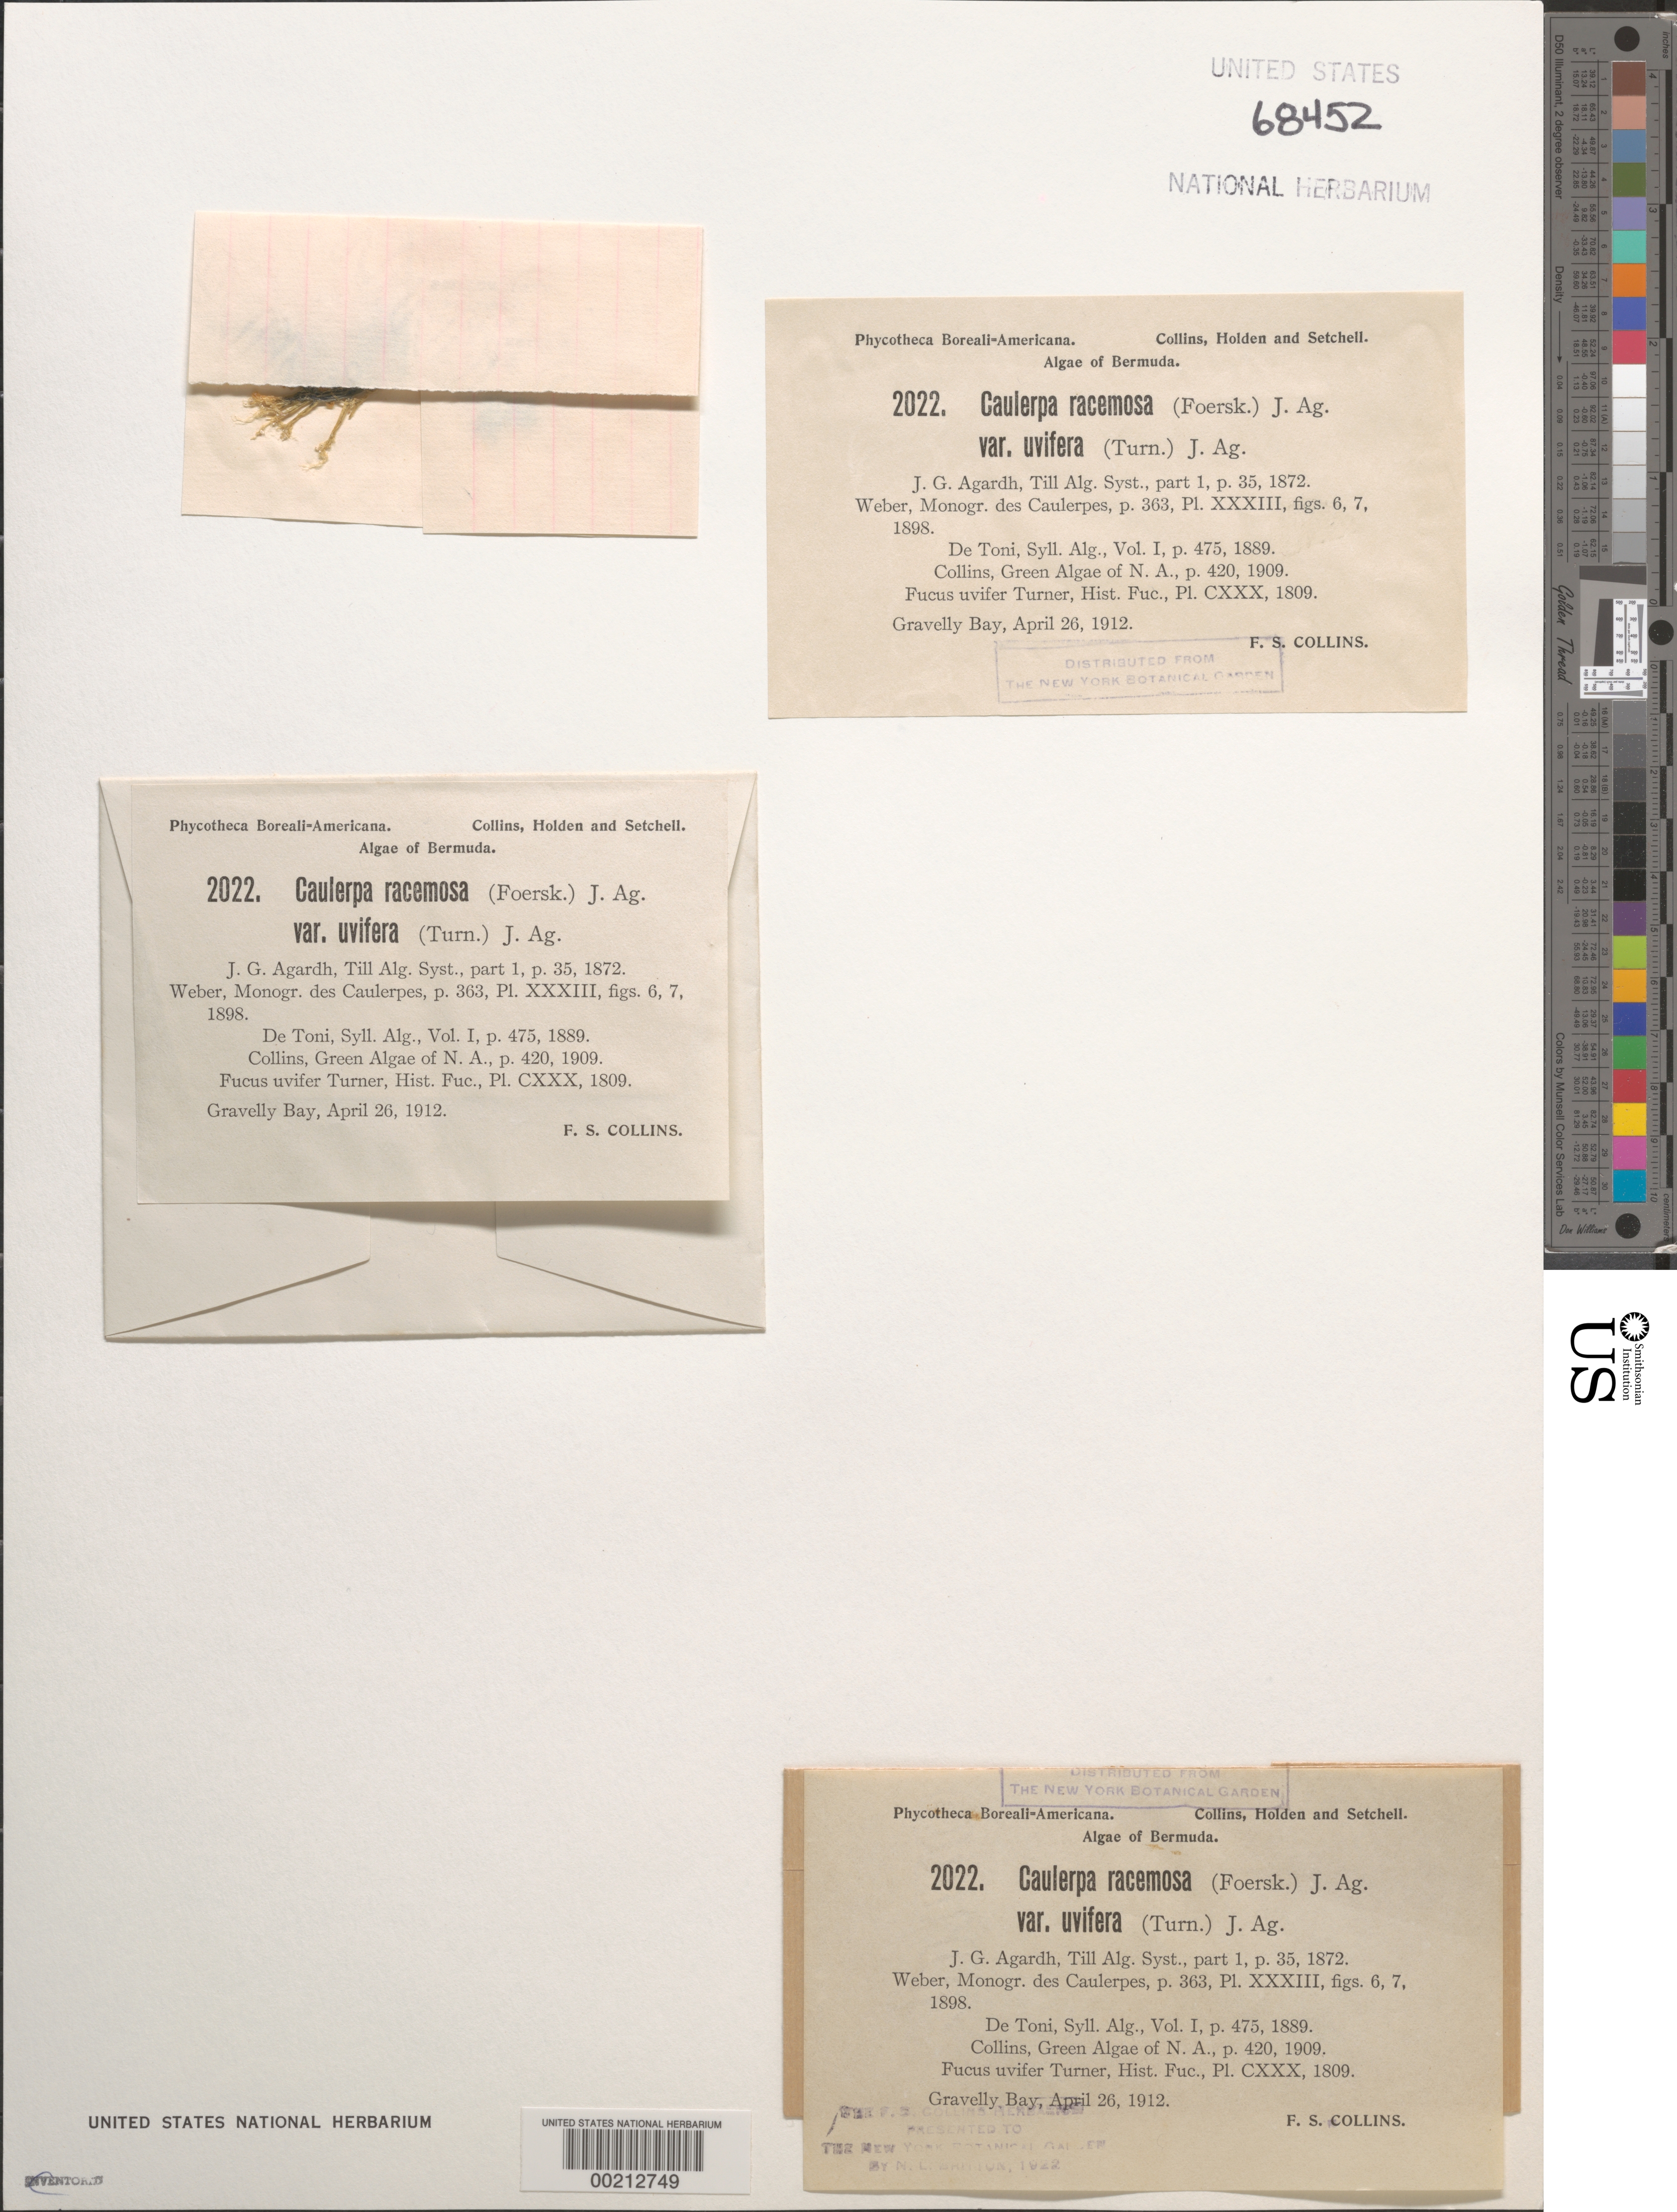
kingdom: Plantae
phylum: Chlorophyta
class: Ulvophyceae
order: Bryopsidales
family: Caulerpaceae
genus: Caulerpa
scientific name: Caulerpa racemosa var. uvifera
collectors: F. Collins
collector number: PB-A 2022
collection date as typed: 26 Apr 1912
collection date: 1912-04-26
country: Bermuda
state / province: Smithʼs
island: Bermuda Island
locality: Gravelly Bay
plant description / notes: Collins, Holden & Setchell, Phycotheca Boreali-Americana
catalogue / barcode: US 68452